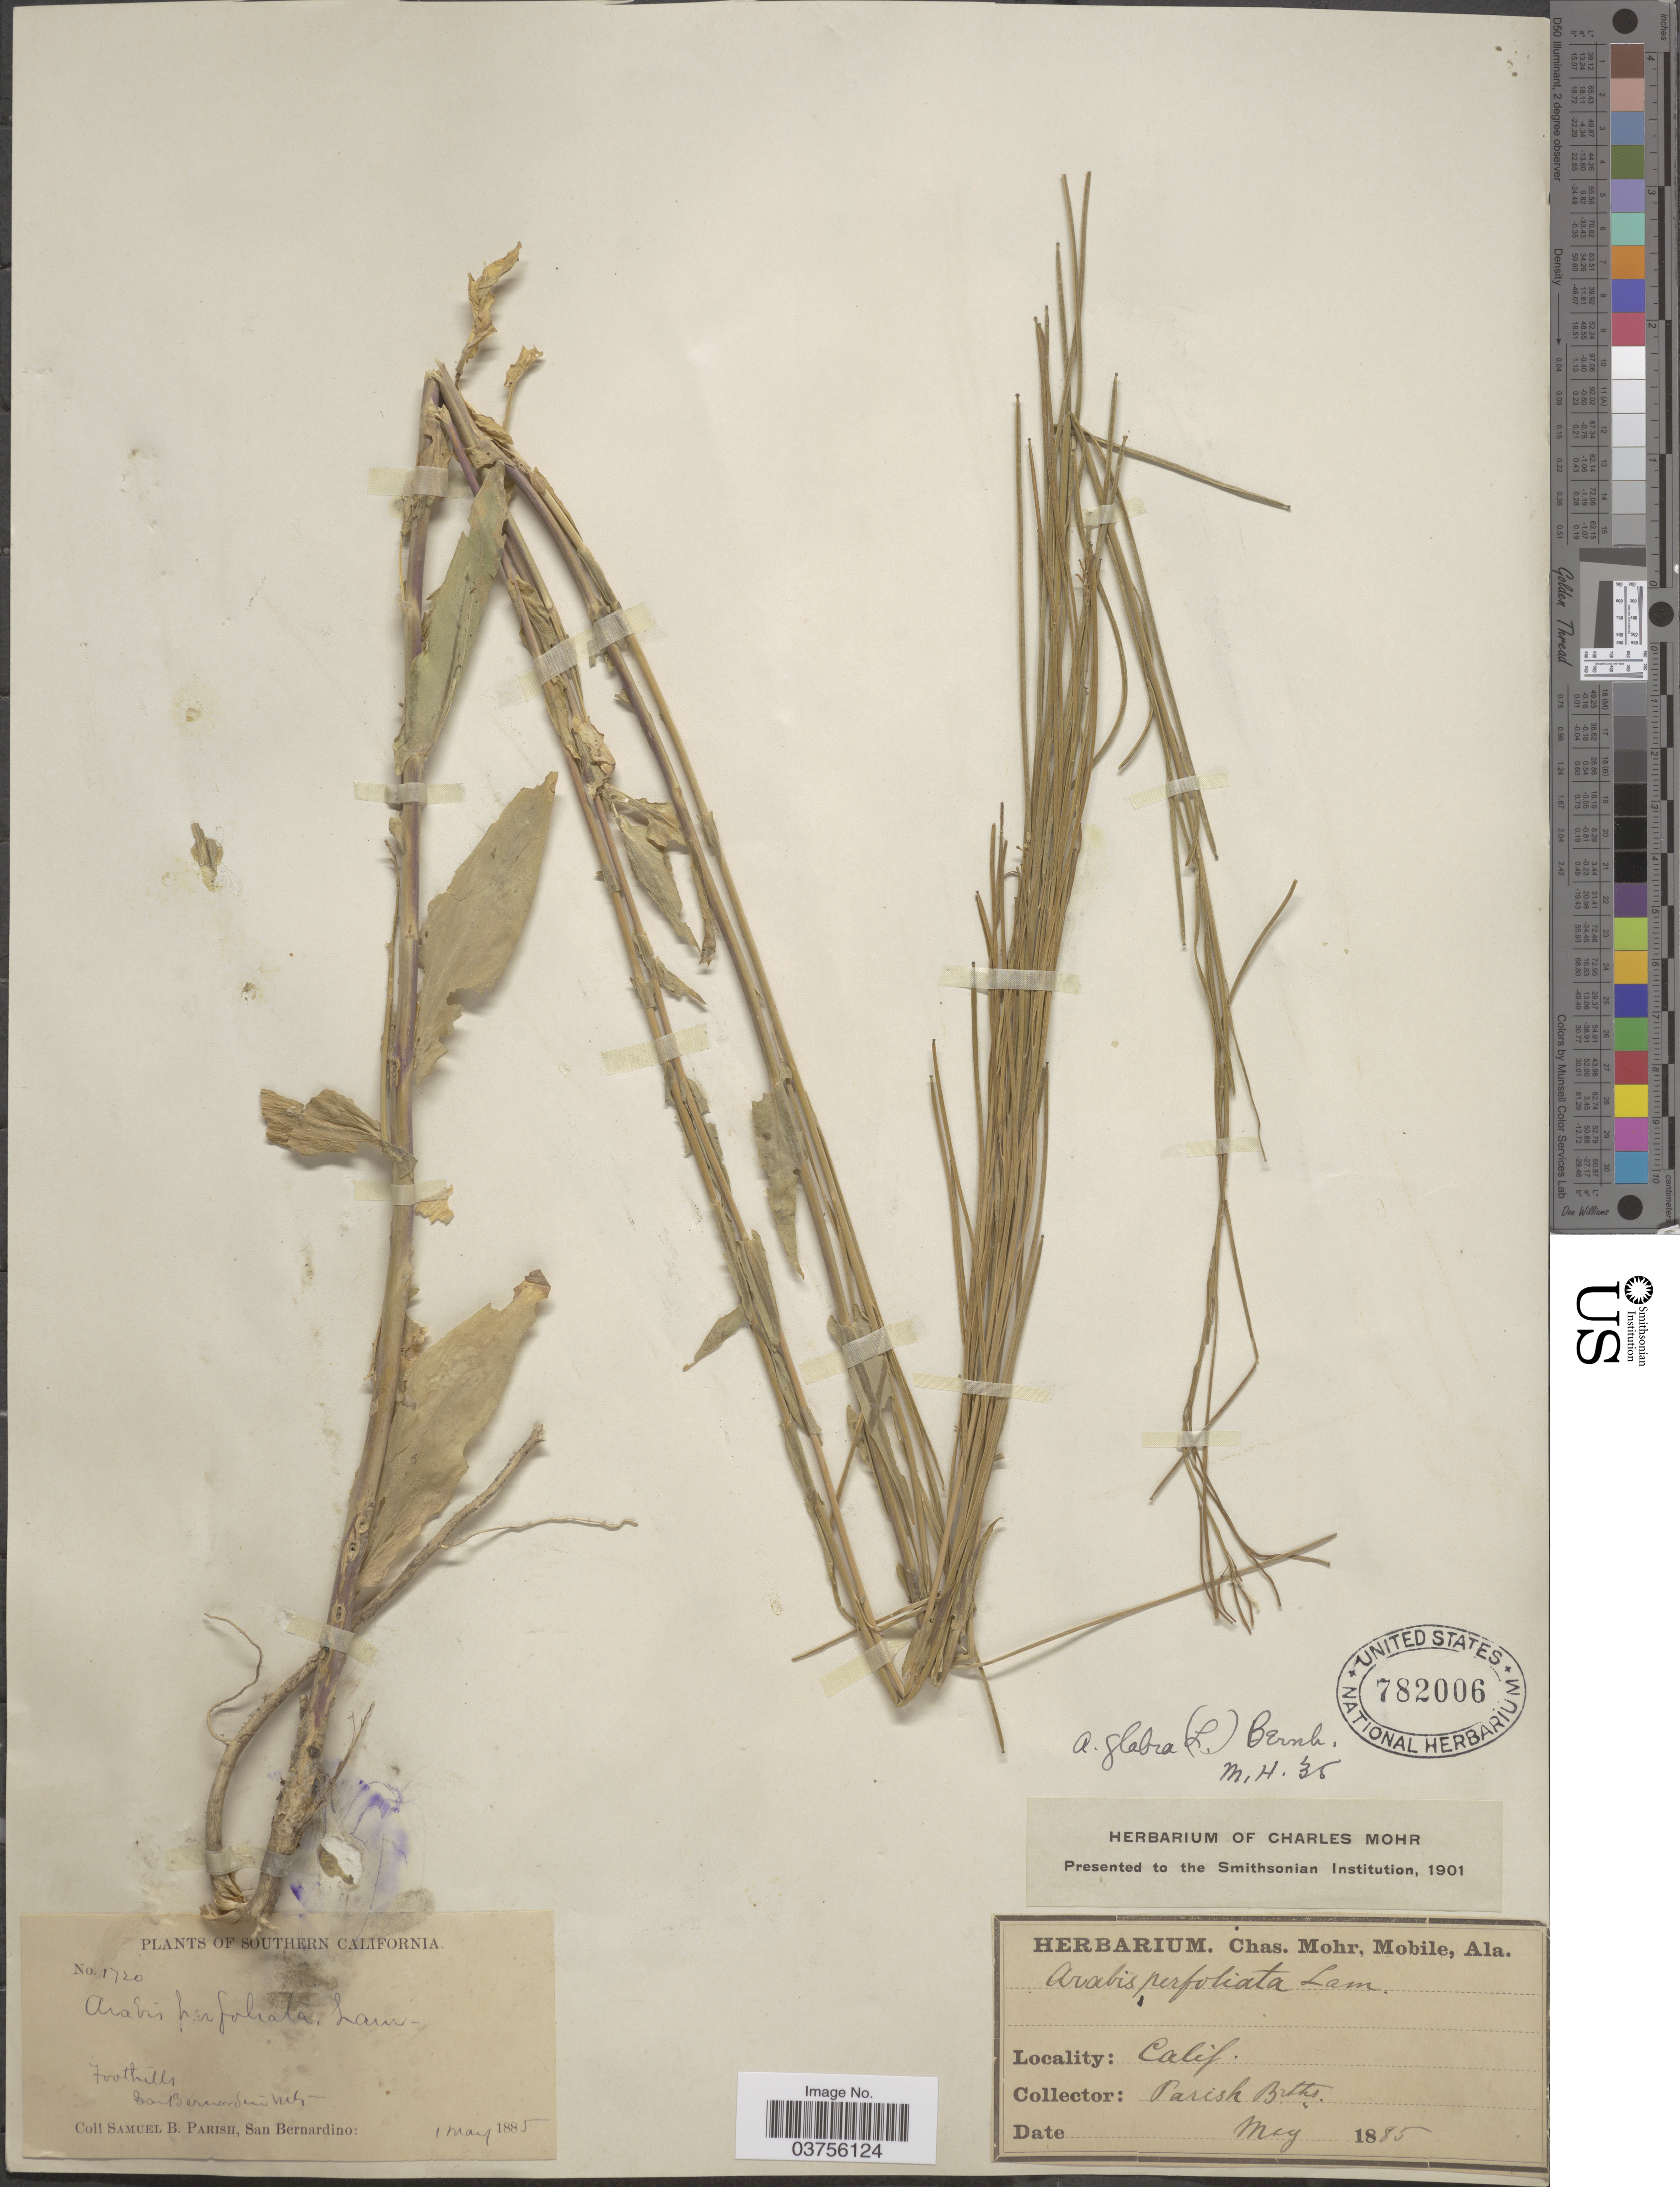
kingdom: Plantae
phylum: Tracheophyta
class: Magnoliopsida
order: Brassicales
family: Brassicaceae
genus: Turritis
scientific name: Turritis glabra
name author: L.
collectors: S. B. Parish & Parish Bros.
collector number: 1720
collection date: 1885-05-01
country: United States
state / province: California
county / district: San Bernardino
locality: Southern California. Foothills San Bernardino Mts.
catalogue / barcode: US 782006